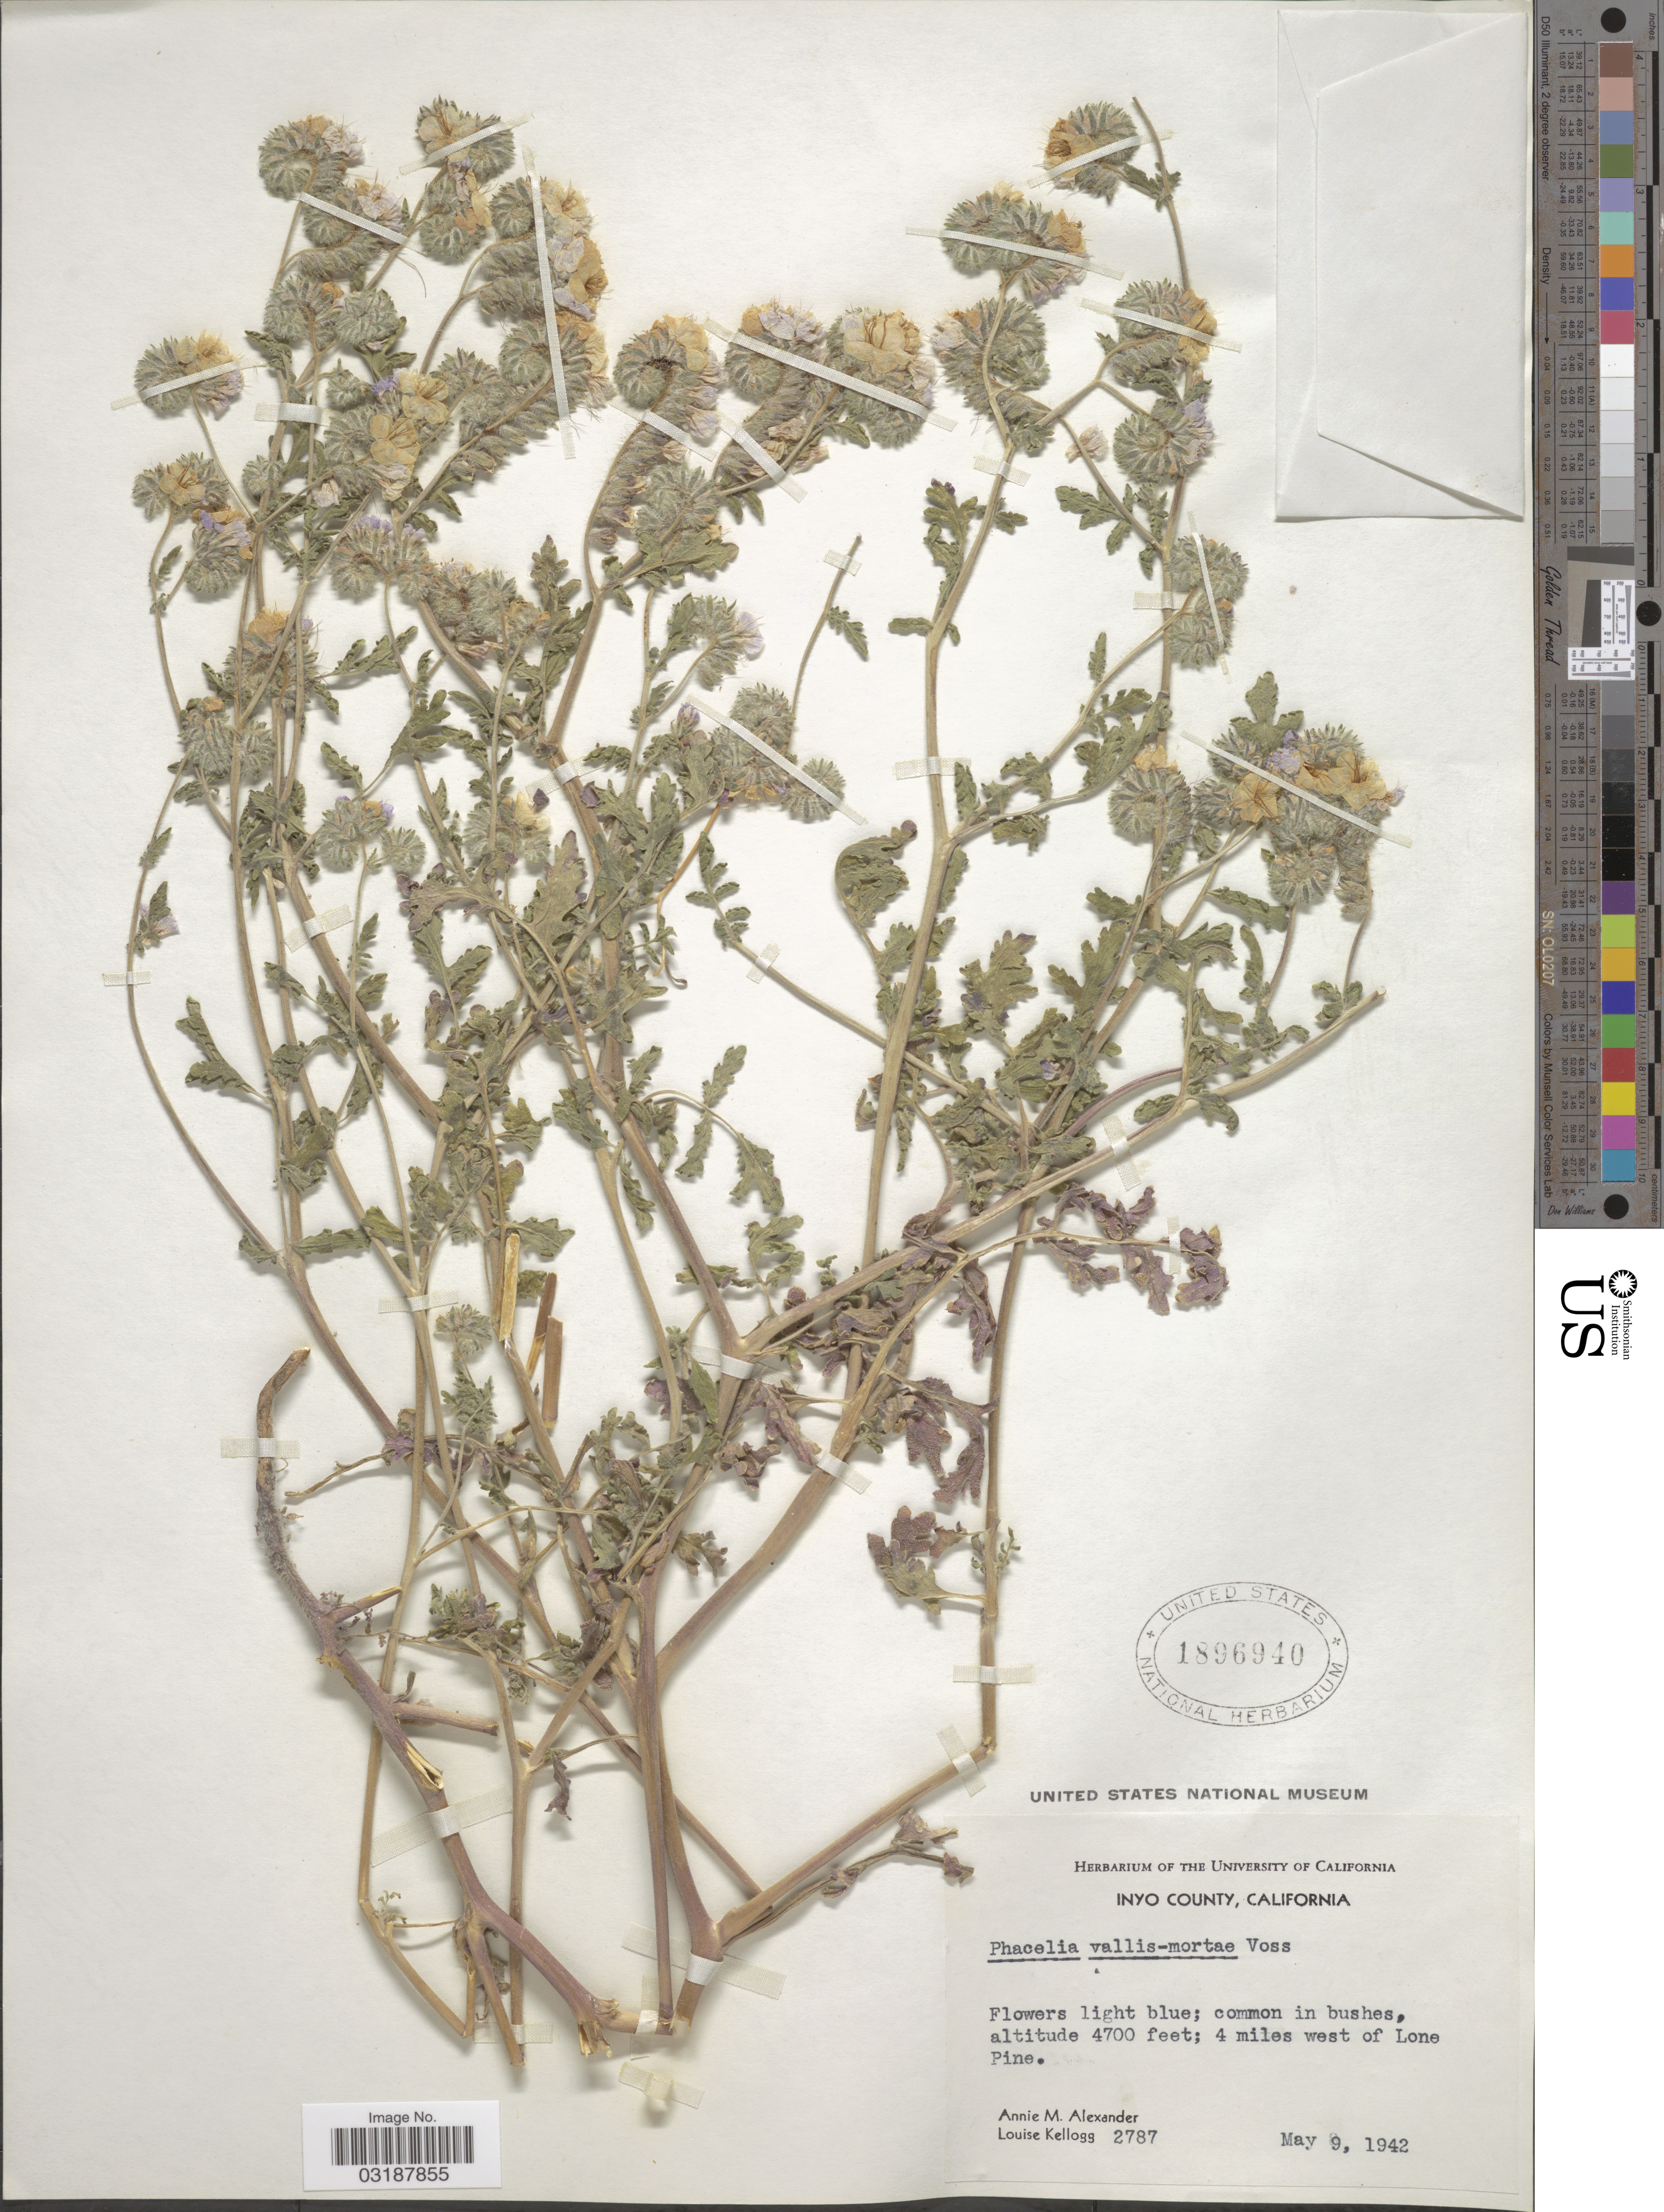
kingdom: Plantae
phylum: Tracheophyta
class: Magnoliopsida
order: Boraginales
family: Hydrophyllaceae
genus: Phacelia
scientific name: Phacelia vallis-mortae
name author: J.W. Voss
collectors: A. M. Alexander & L. Kellogg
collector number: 2787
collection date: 1942-05-09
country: United States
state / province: California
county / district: Inyo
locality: Inyo County, 4 miles west of Lone Pine.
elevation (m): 1433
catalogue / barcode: US 1896940